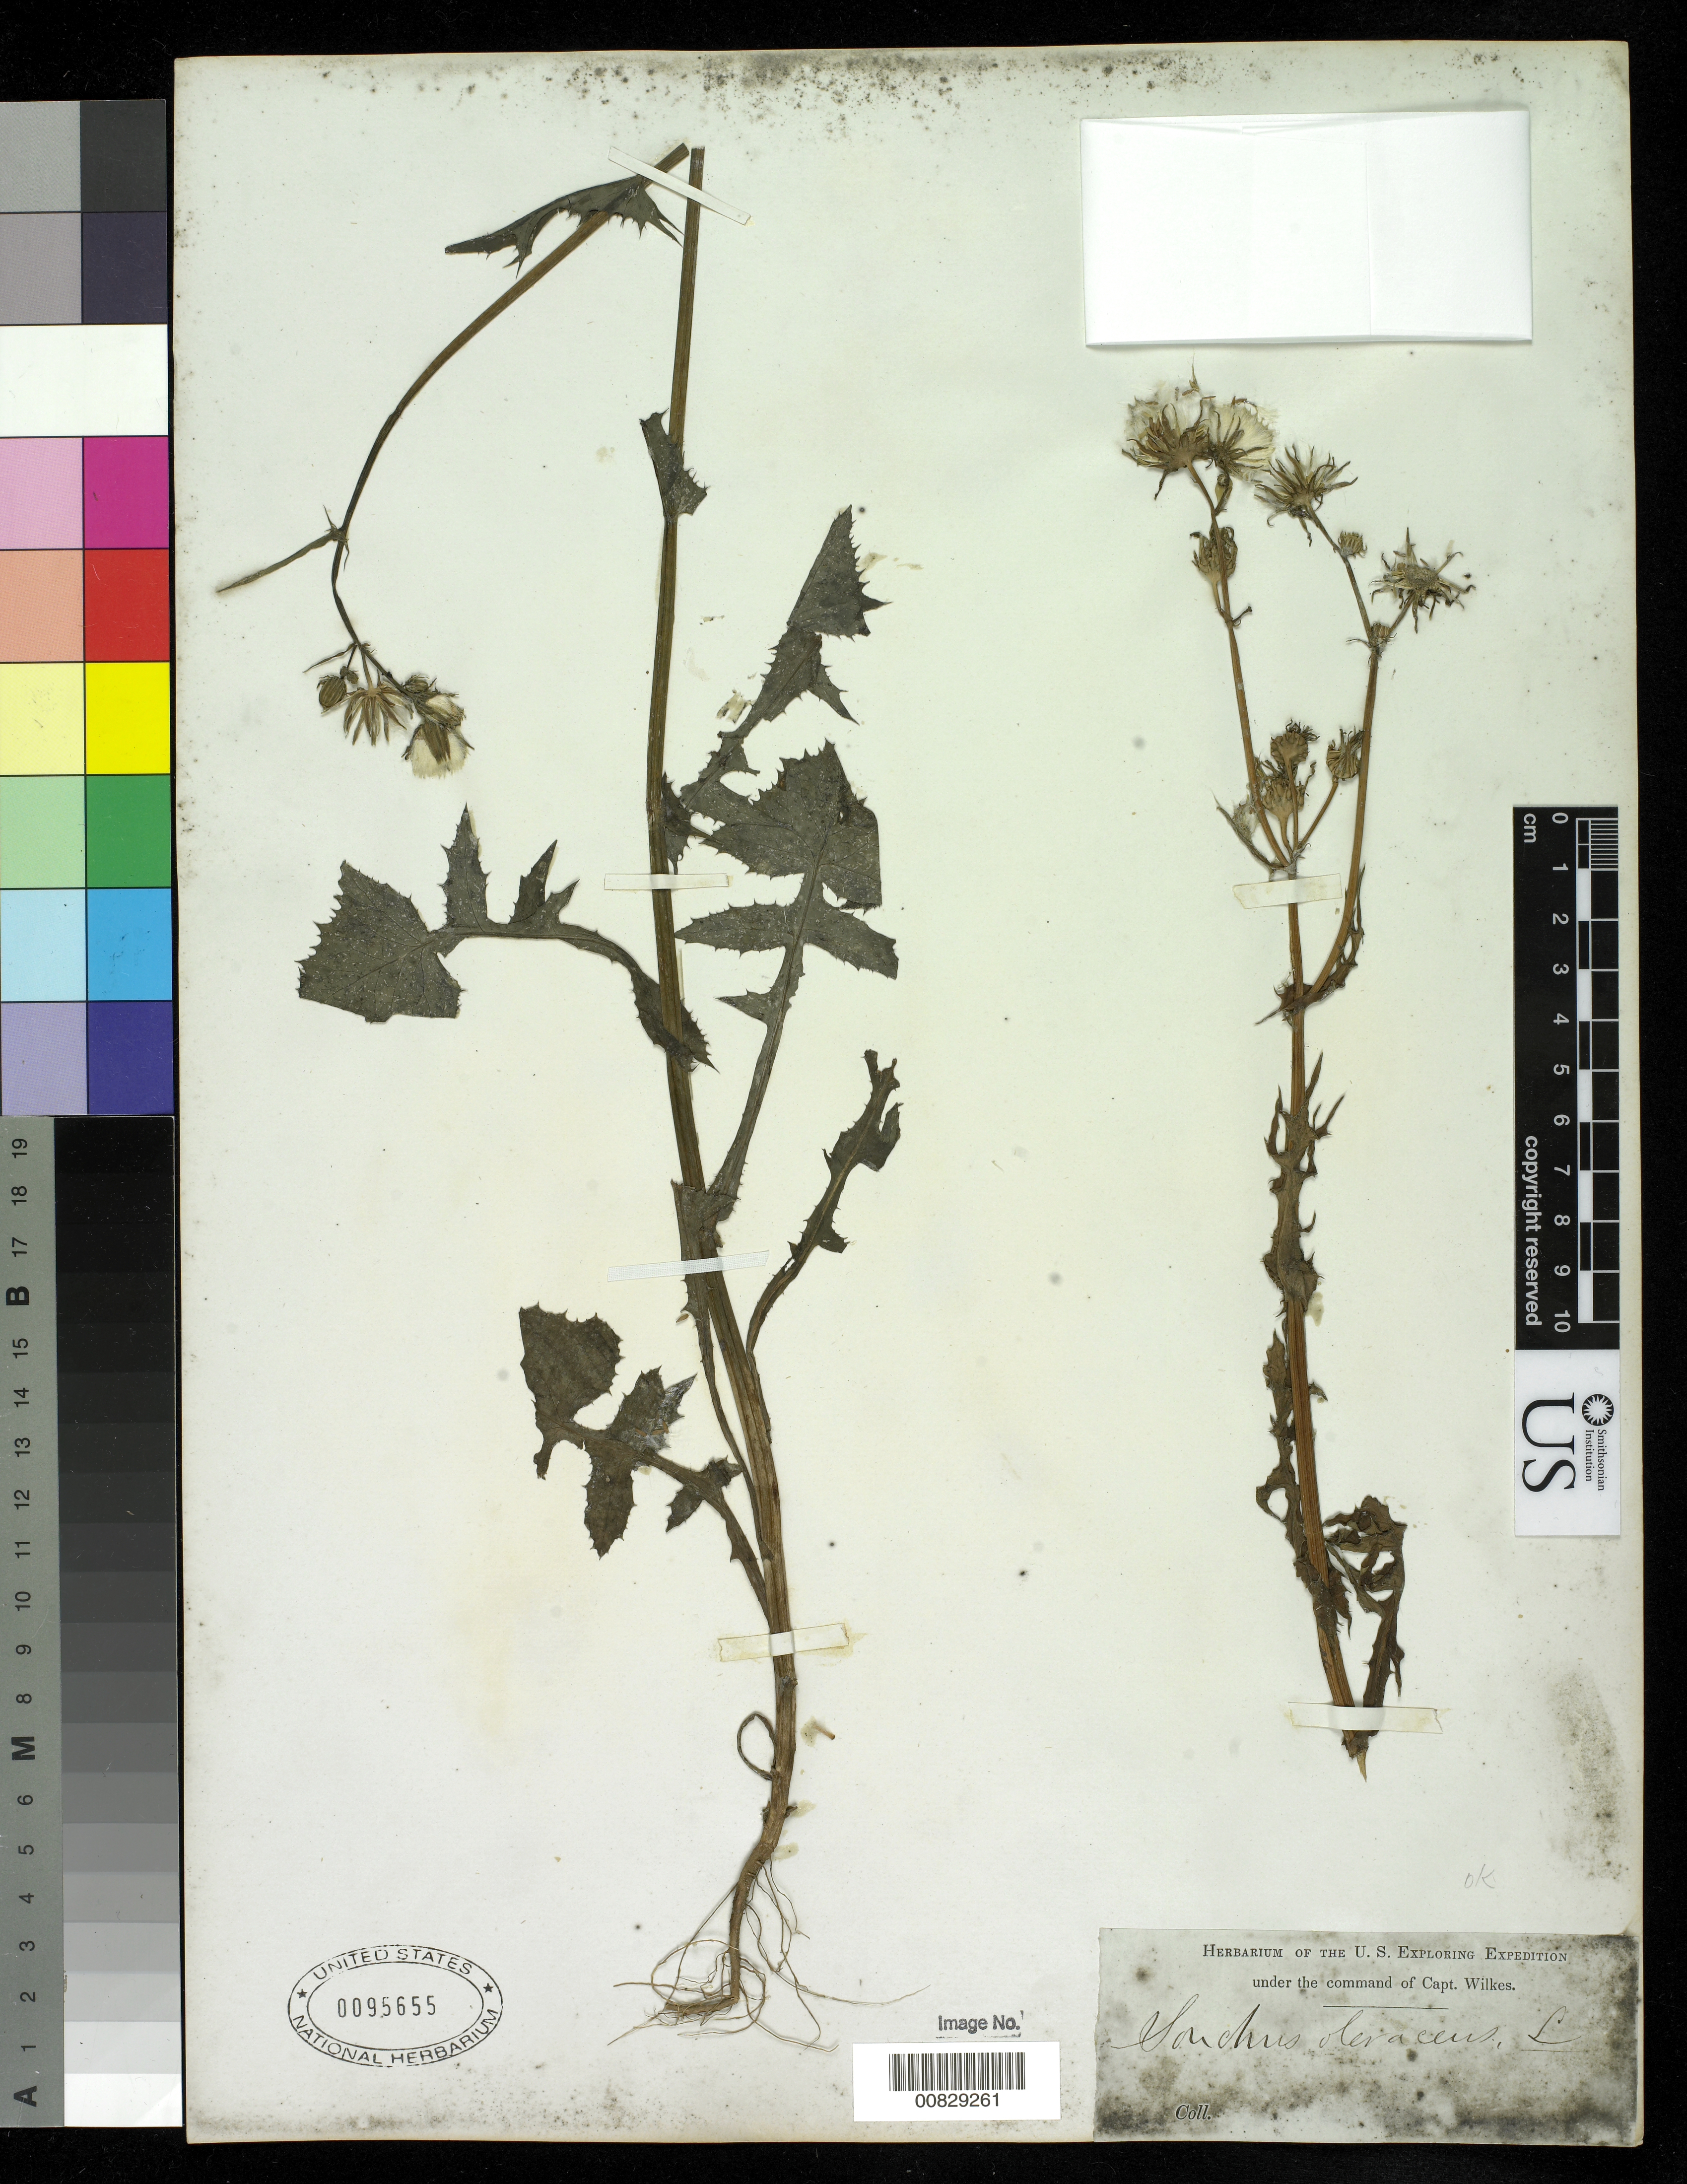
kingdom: Plantae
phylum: Tracheophyta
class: Magnoliopsida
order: Asterales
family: Asteraceae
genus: Sonchus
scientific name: Sonchus oleraceus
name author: L.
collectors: Wilkes Explor. Exped.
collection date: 1838/1842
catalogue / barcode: US 95655